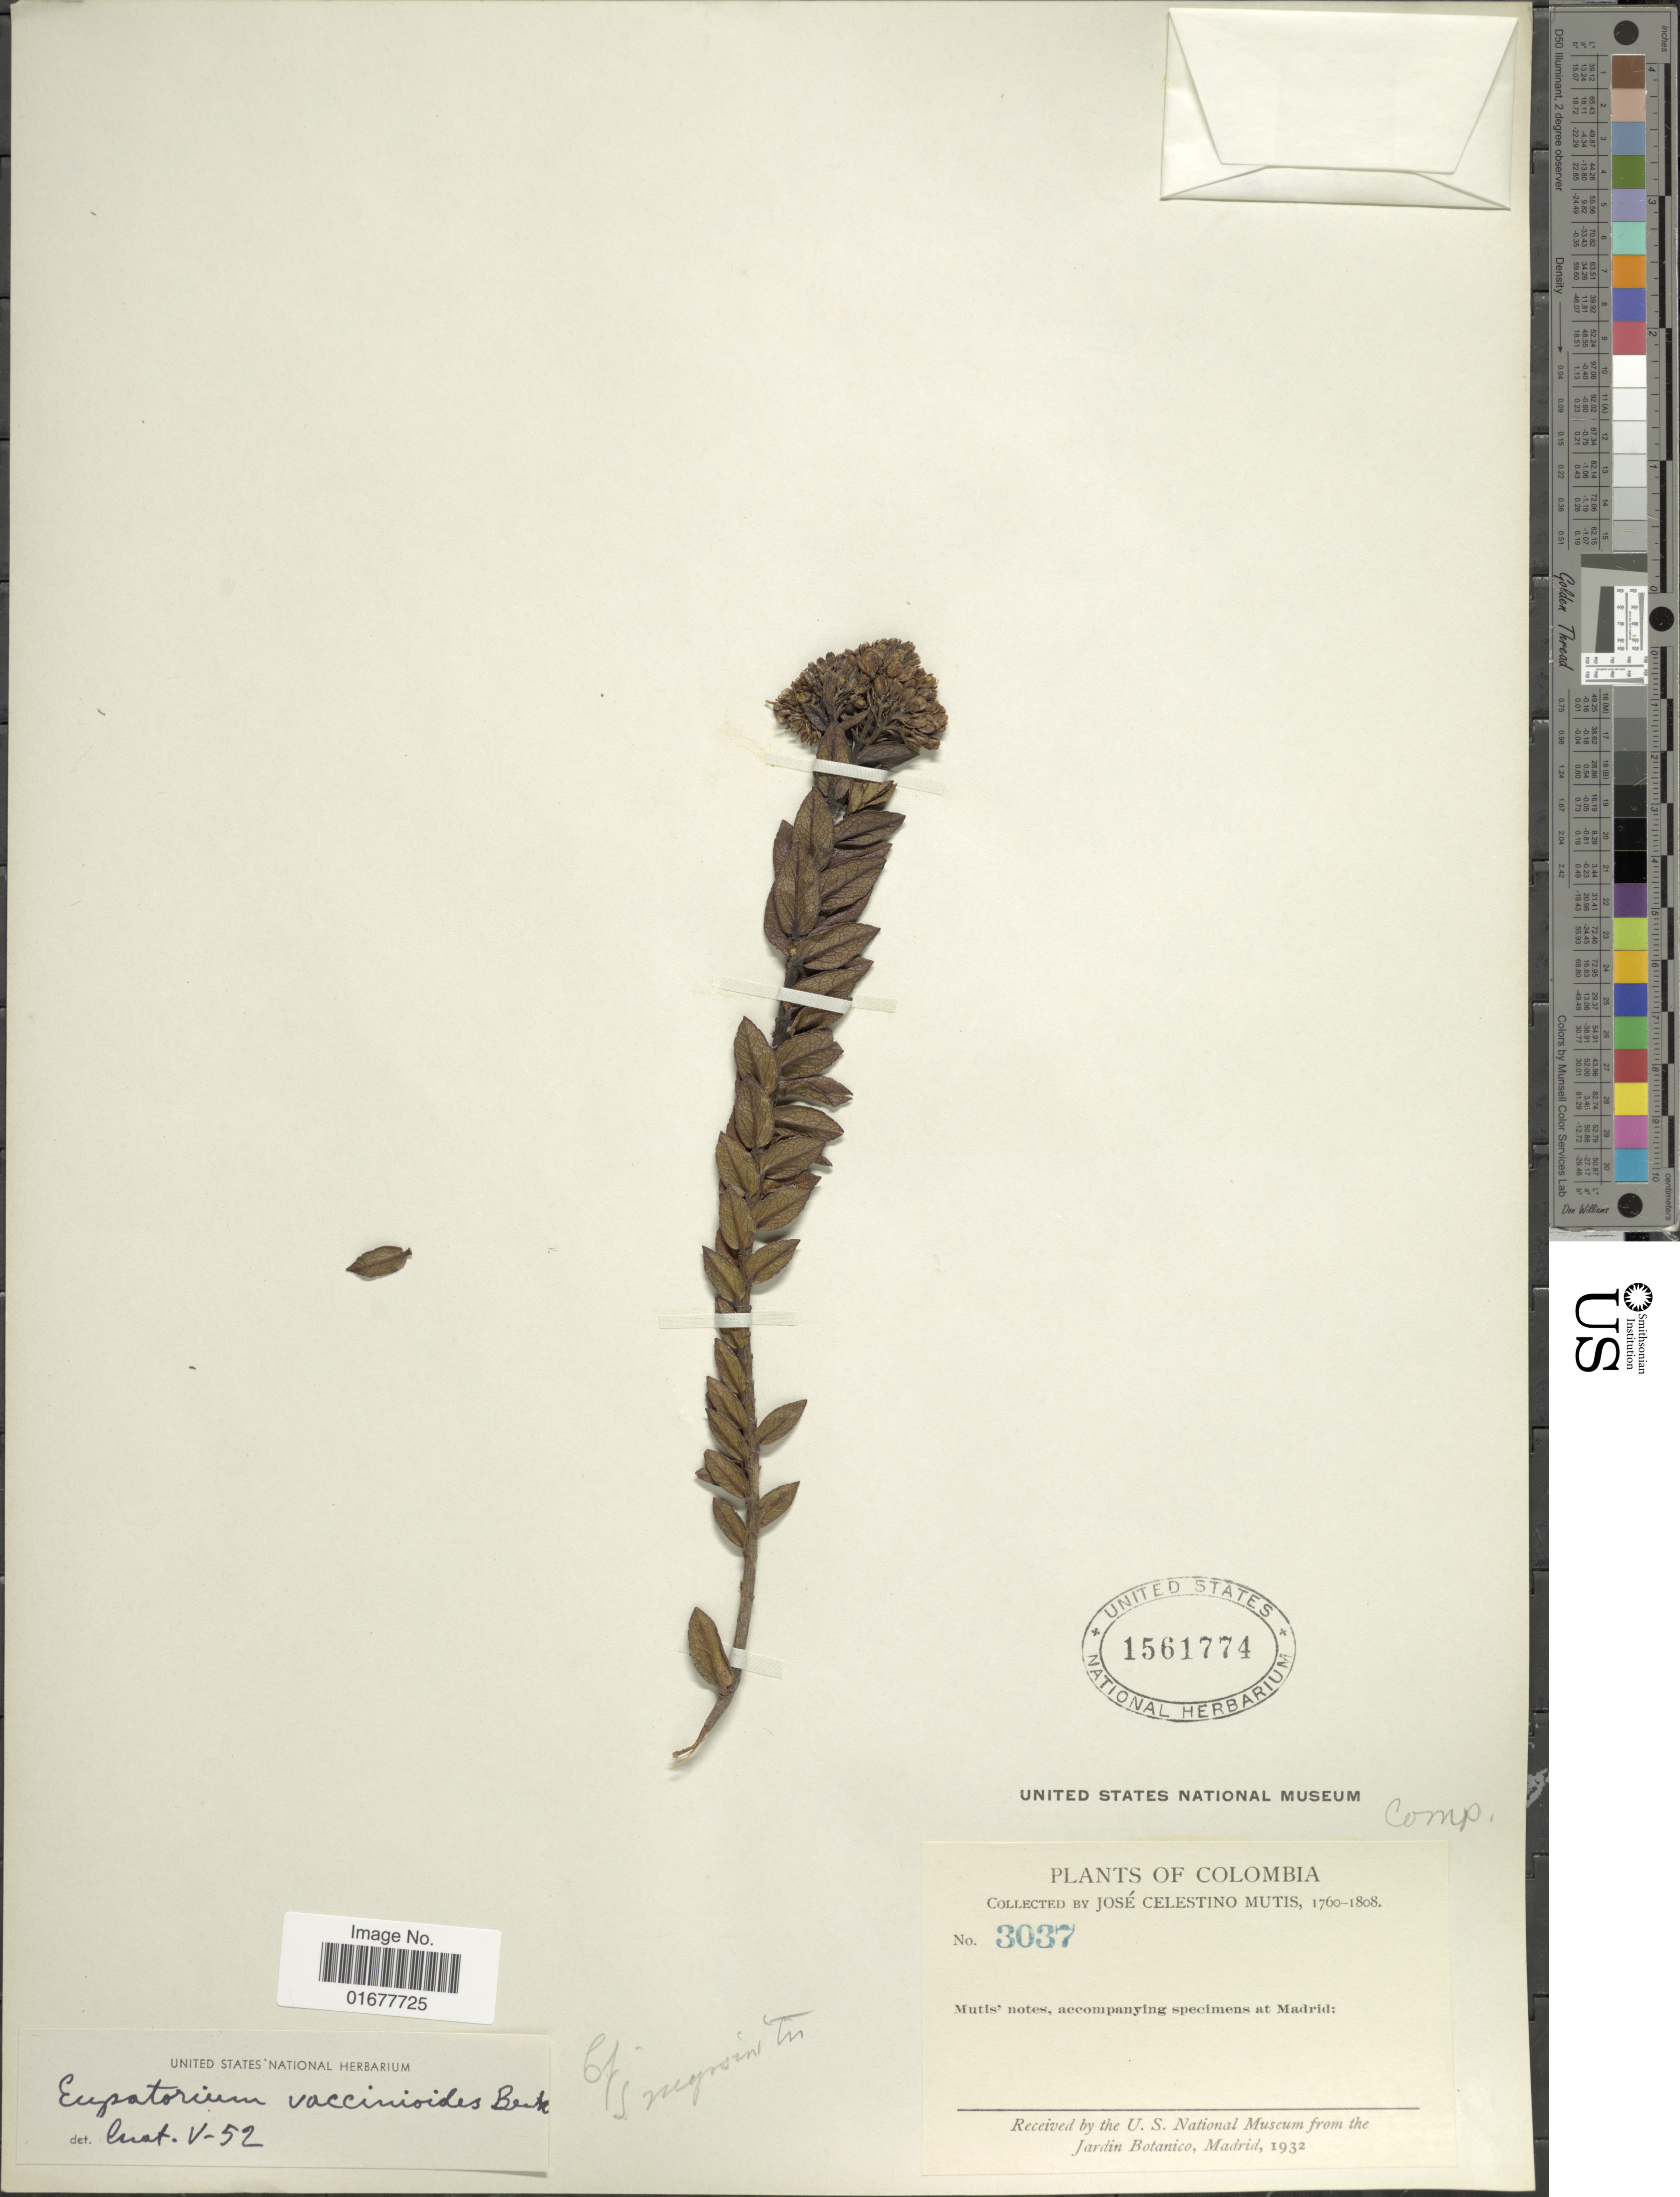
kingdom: Plantae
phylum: Tracheophyta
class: Magnoliopsida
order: Asterales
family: Asteraceae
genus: Ageratina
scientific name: Ageratina vacciniaefolia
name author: (Benth.) R.M. King & H. Rob.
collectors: J. C. B. Mutis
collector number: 3037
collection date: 1760/1808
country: Colombia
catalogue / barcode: US 1561774